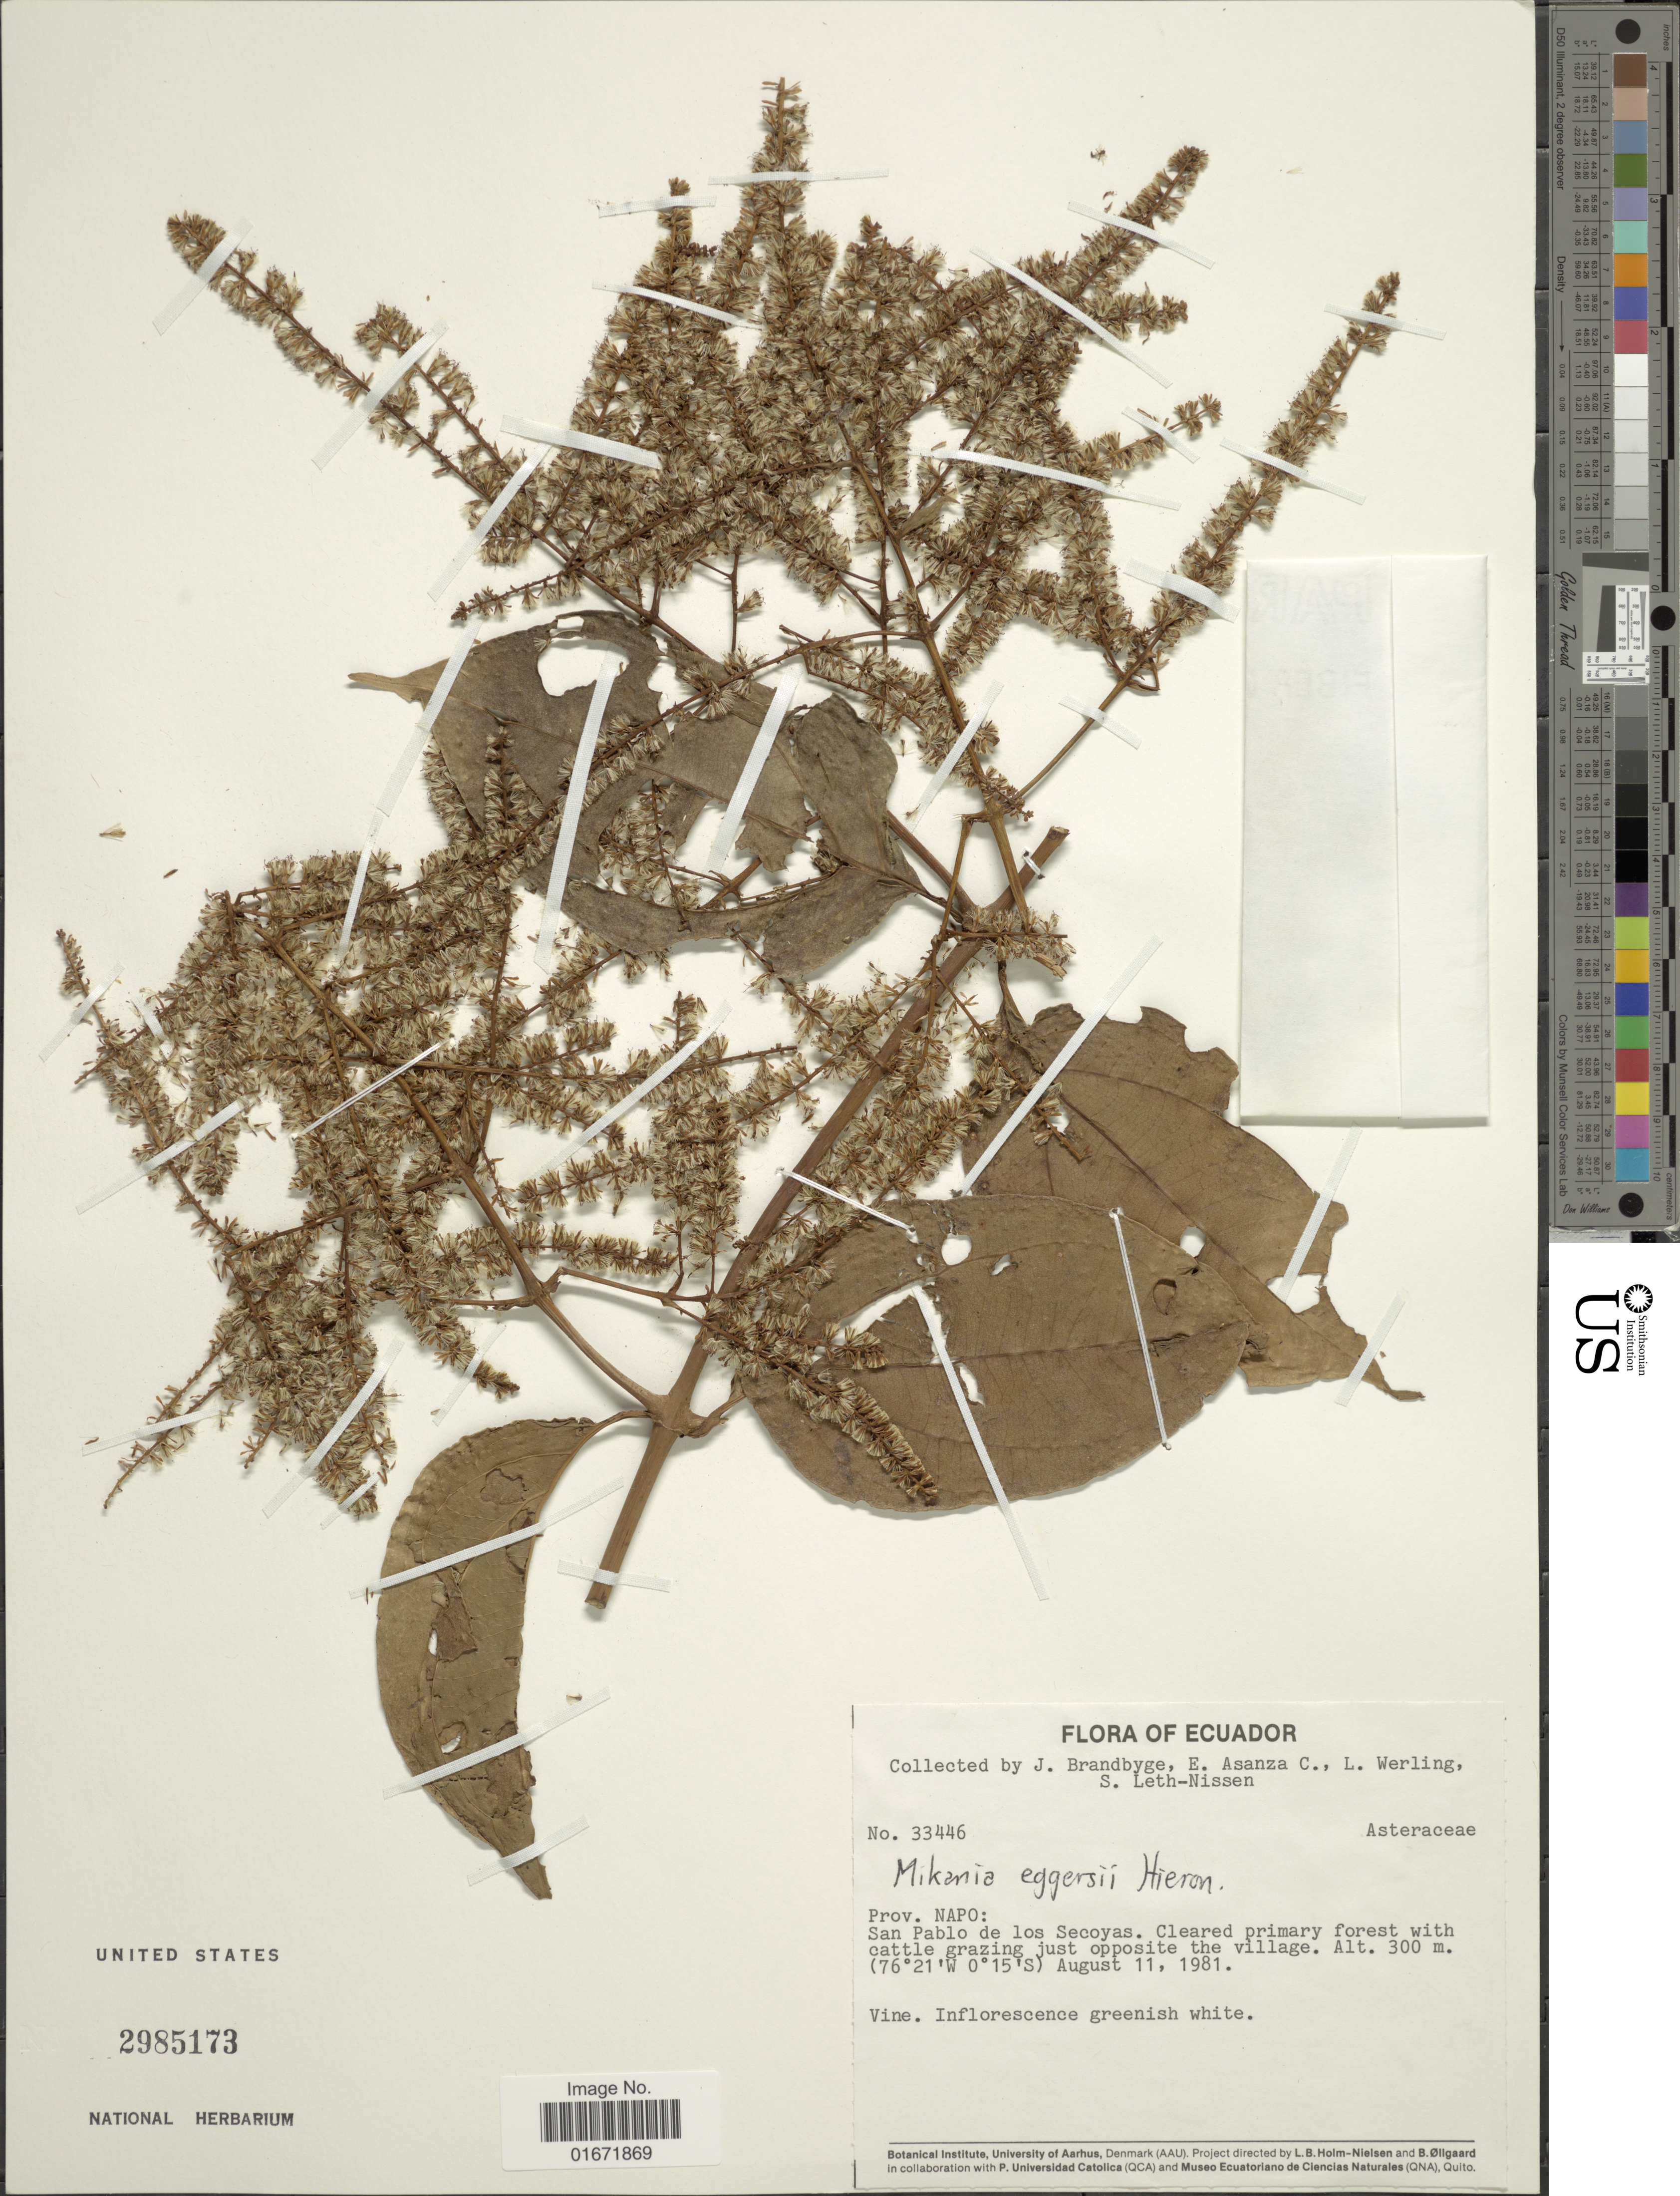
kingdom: Plantae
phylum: Tracheophyta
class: Magnoliopsida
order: Asterales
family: Asteraceae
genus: Mikania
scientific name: Mikania leiostachya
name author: Benth.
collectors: J. Brandbyge, E. Asanza C., L. Werling & S. Leth-Nissen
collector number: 33446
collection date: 1981-08-11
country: Ecuador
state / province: Napo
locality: Prov. Napo: San Pablo de los Secoyas. Cleared primary forest with cattle grazing just opposite the village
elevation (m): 300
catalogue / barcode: US 2985173